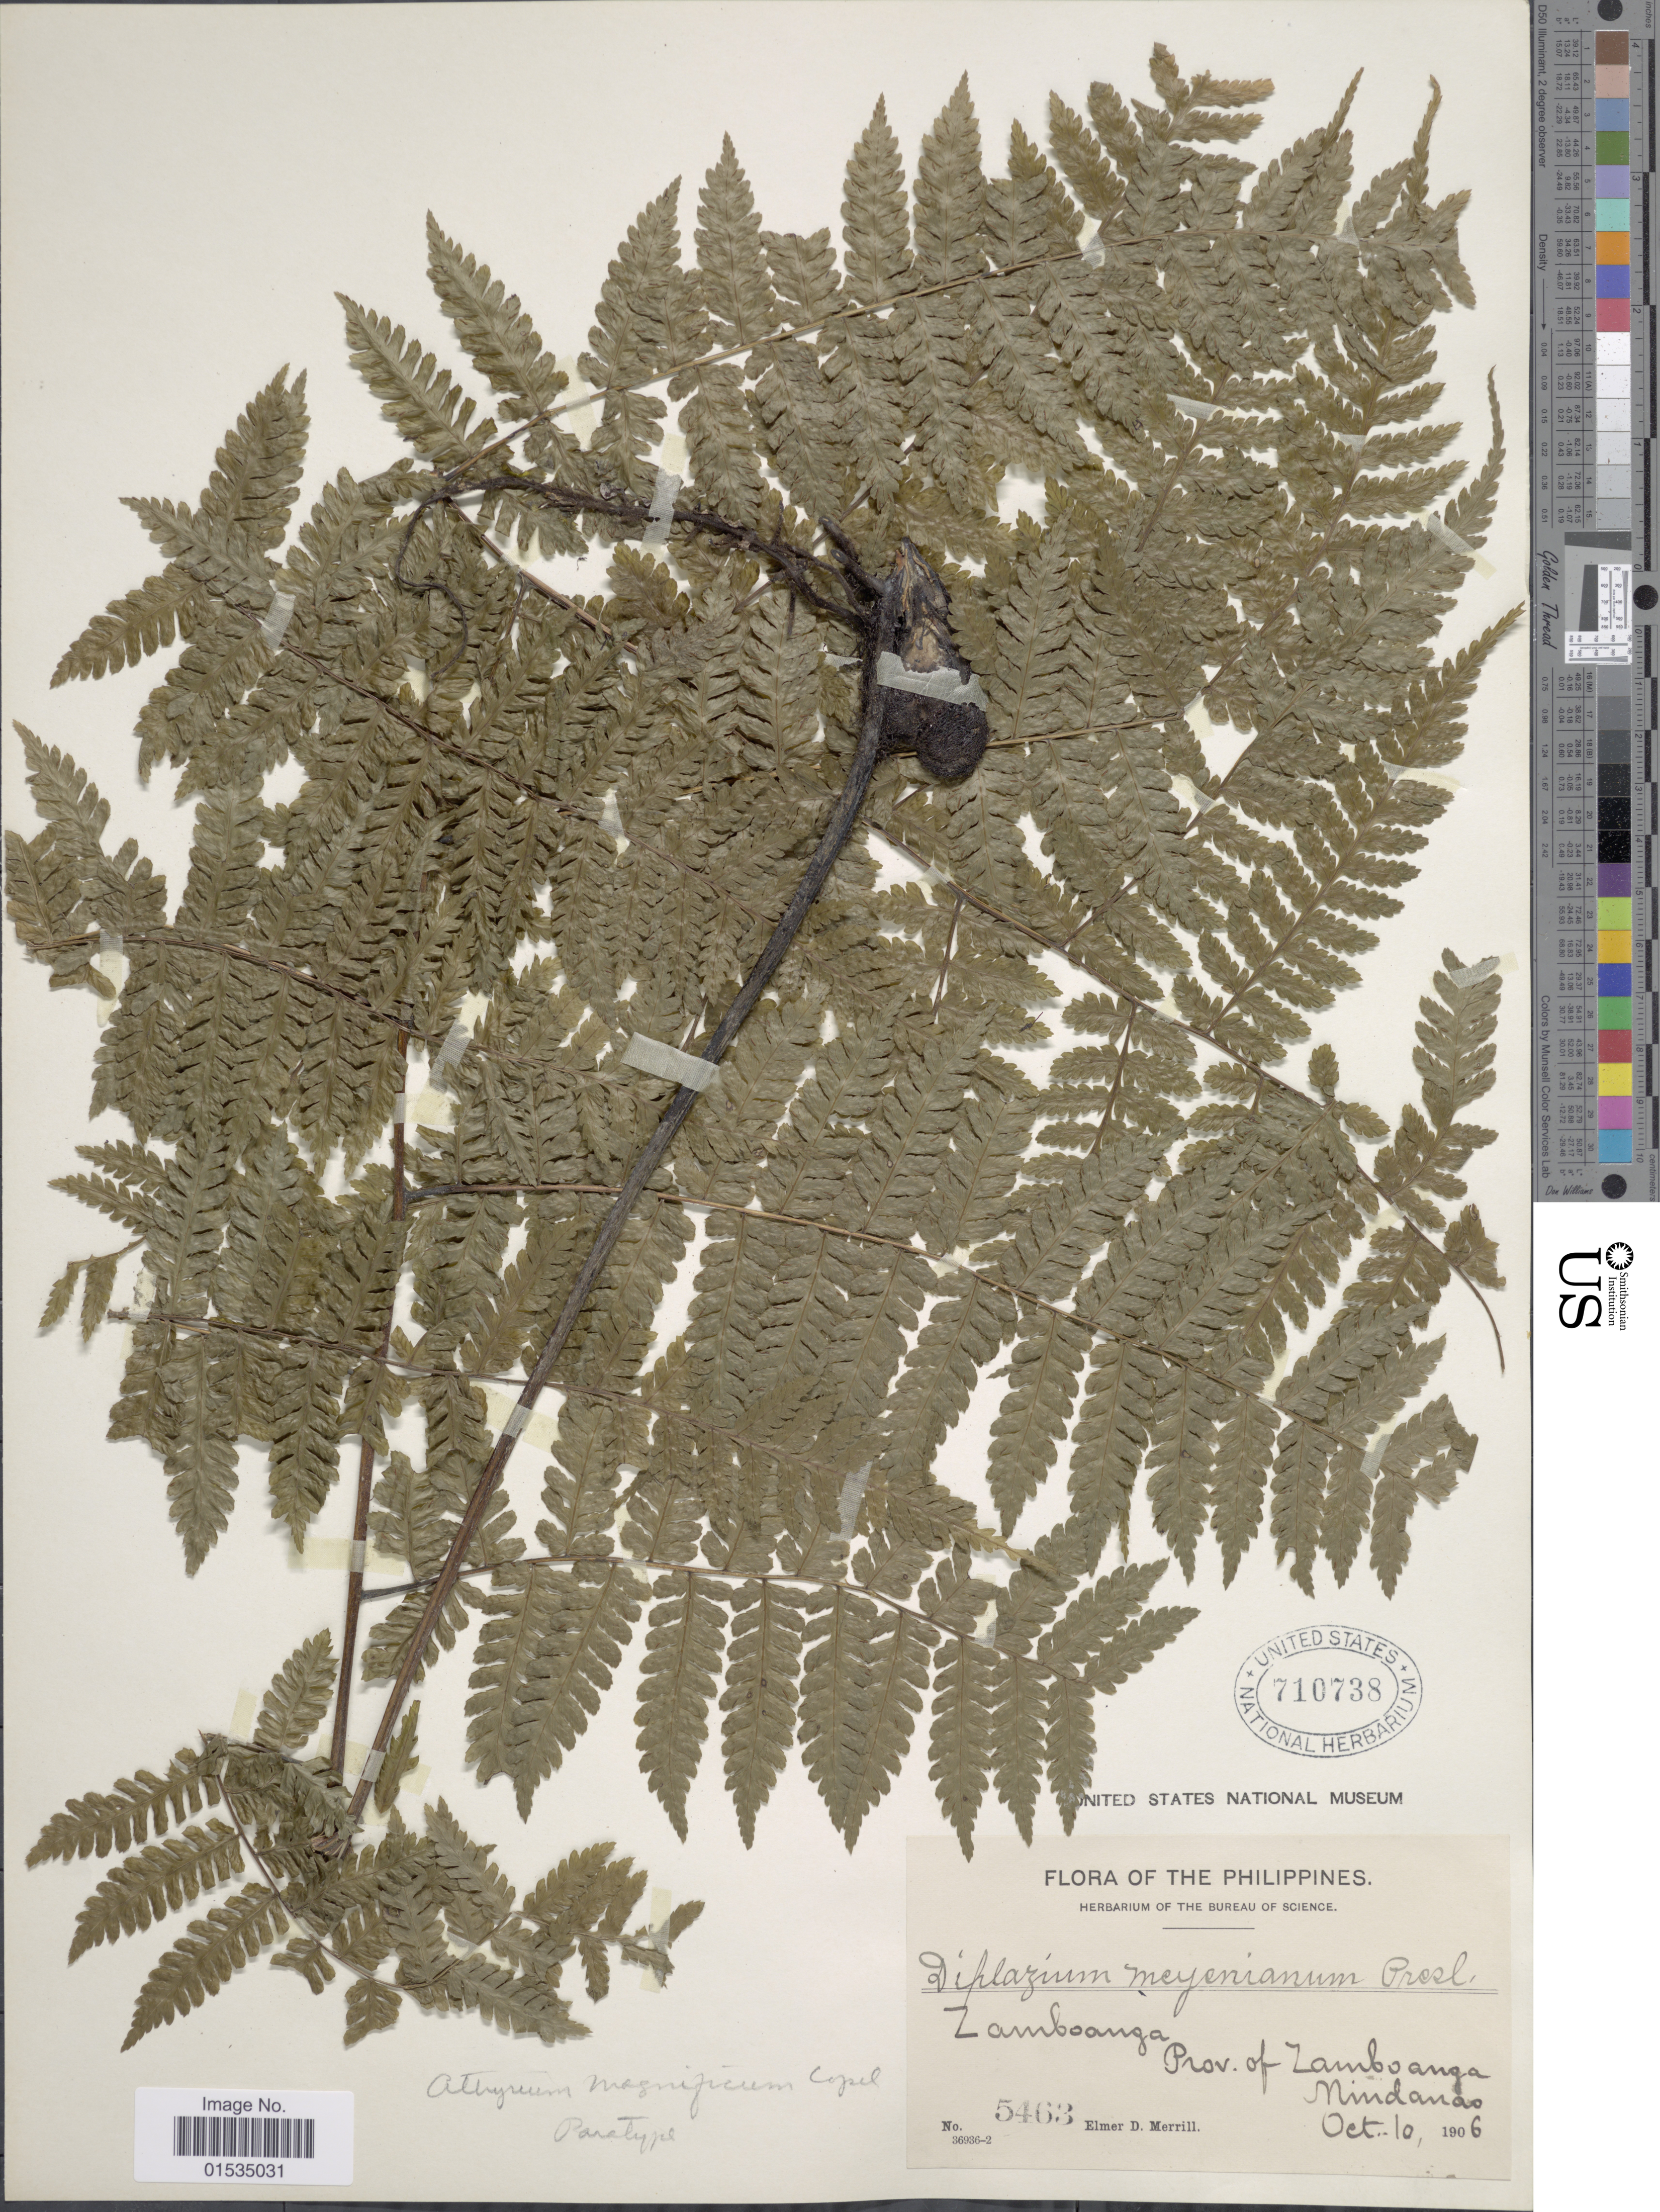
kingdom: Plantae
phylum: Tracheophyta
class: Polypodiopsida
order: Polypodiales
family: Athyriaceae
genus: Diplazium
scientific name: Diplazium magnificum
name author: (Copel.) Price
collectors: E. D. Merrill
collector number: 5463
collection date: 1906-10-10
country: Philippines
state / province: Zamboanga Peninsula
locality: Zamboanga, Prov. of Zamboanga, Mindanao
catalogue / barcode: US 717038